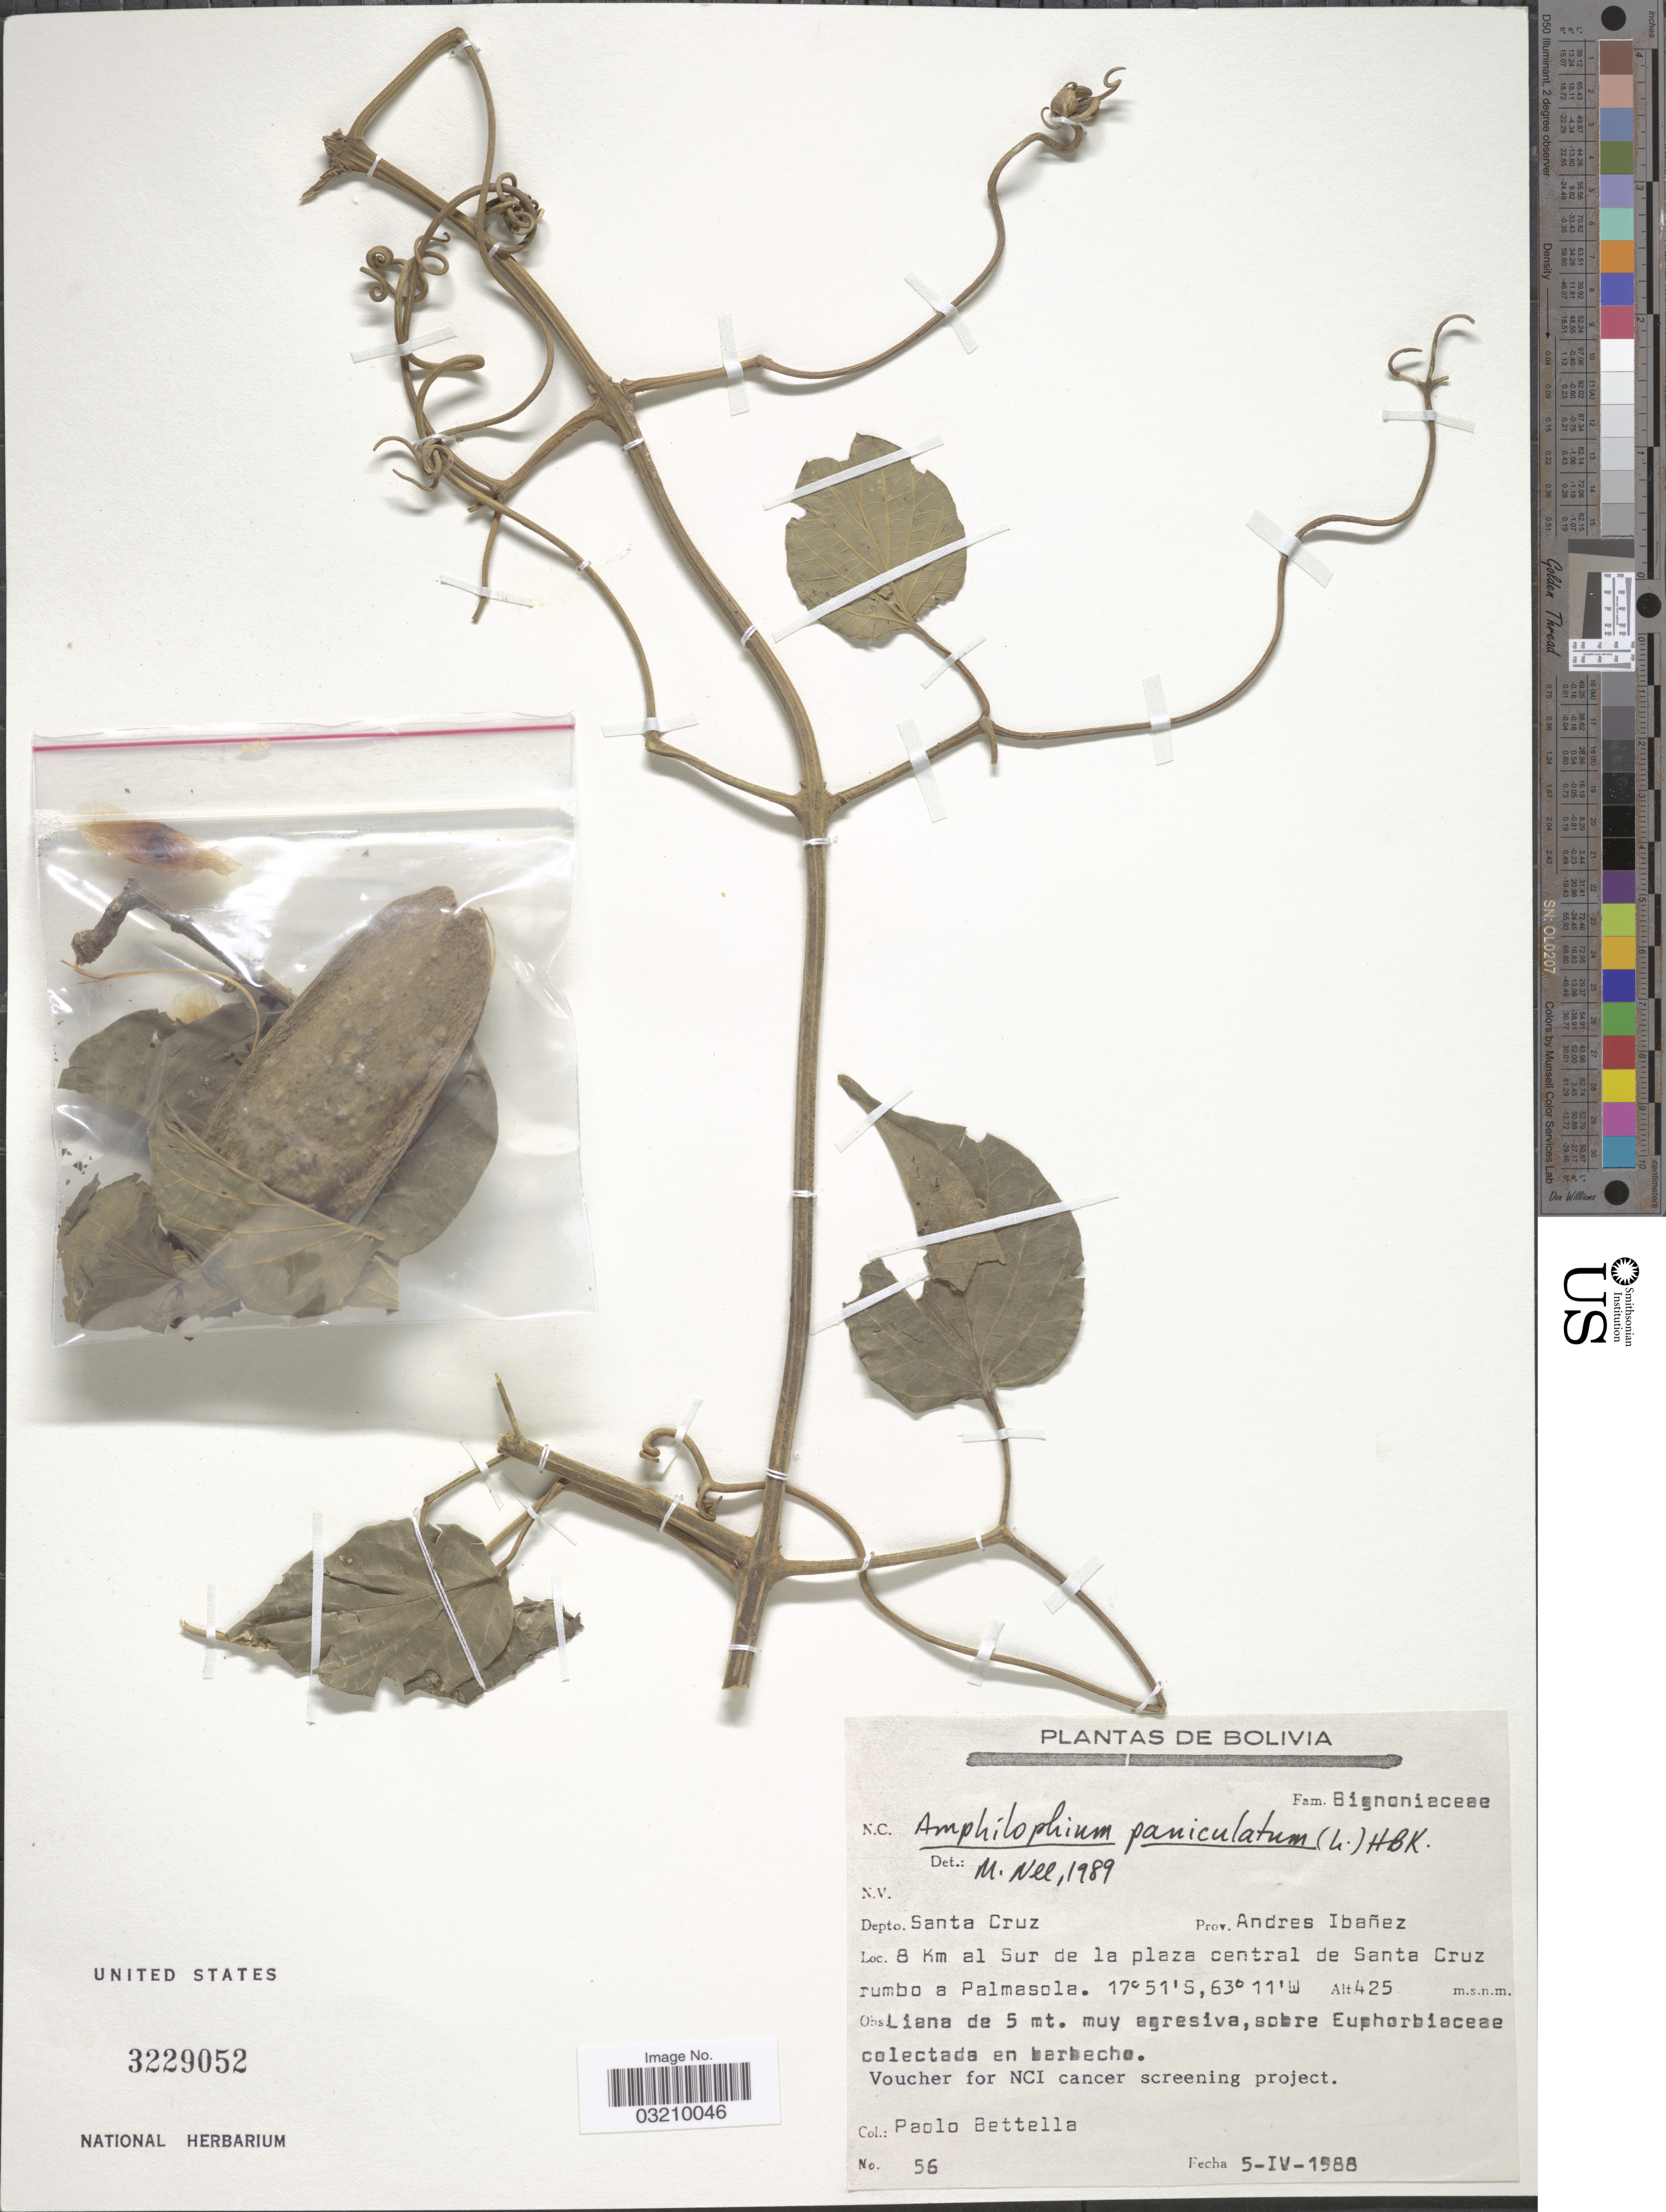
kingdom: Plantae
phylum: Tracheophyta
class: Magnoliopsida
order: Lamiales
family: Bignoniaceae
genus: Amphilophium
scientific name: Amphilophium paniculatum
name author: (L.) Kunth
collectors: P. Bettella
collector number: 56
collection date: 1988-04-05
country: Argentina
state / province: Santa Cruz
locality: Depto. Santa Cruz. Prov. Andres Ibañez. 8 Km al Sur de la plaza central de Santa Cruz rumbo a Palmasola.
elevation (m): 425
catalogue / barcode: US 3229052